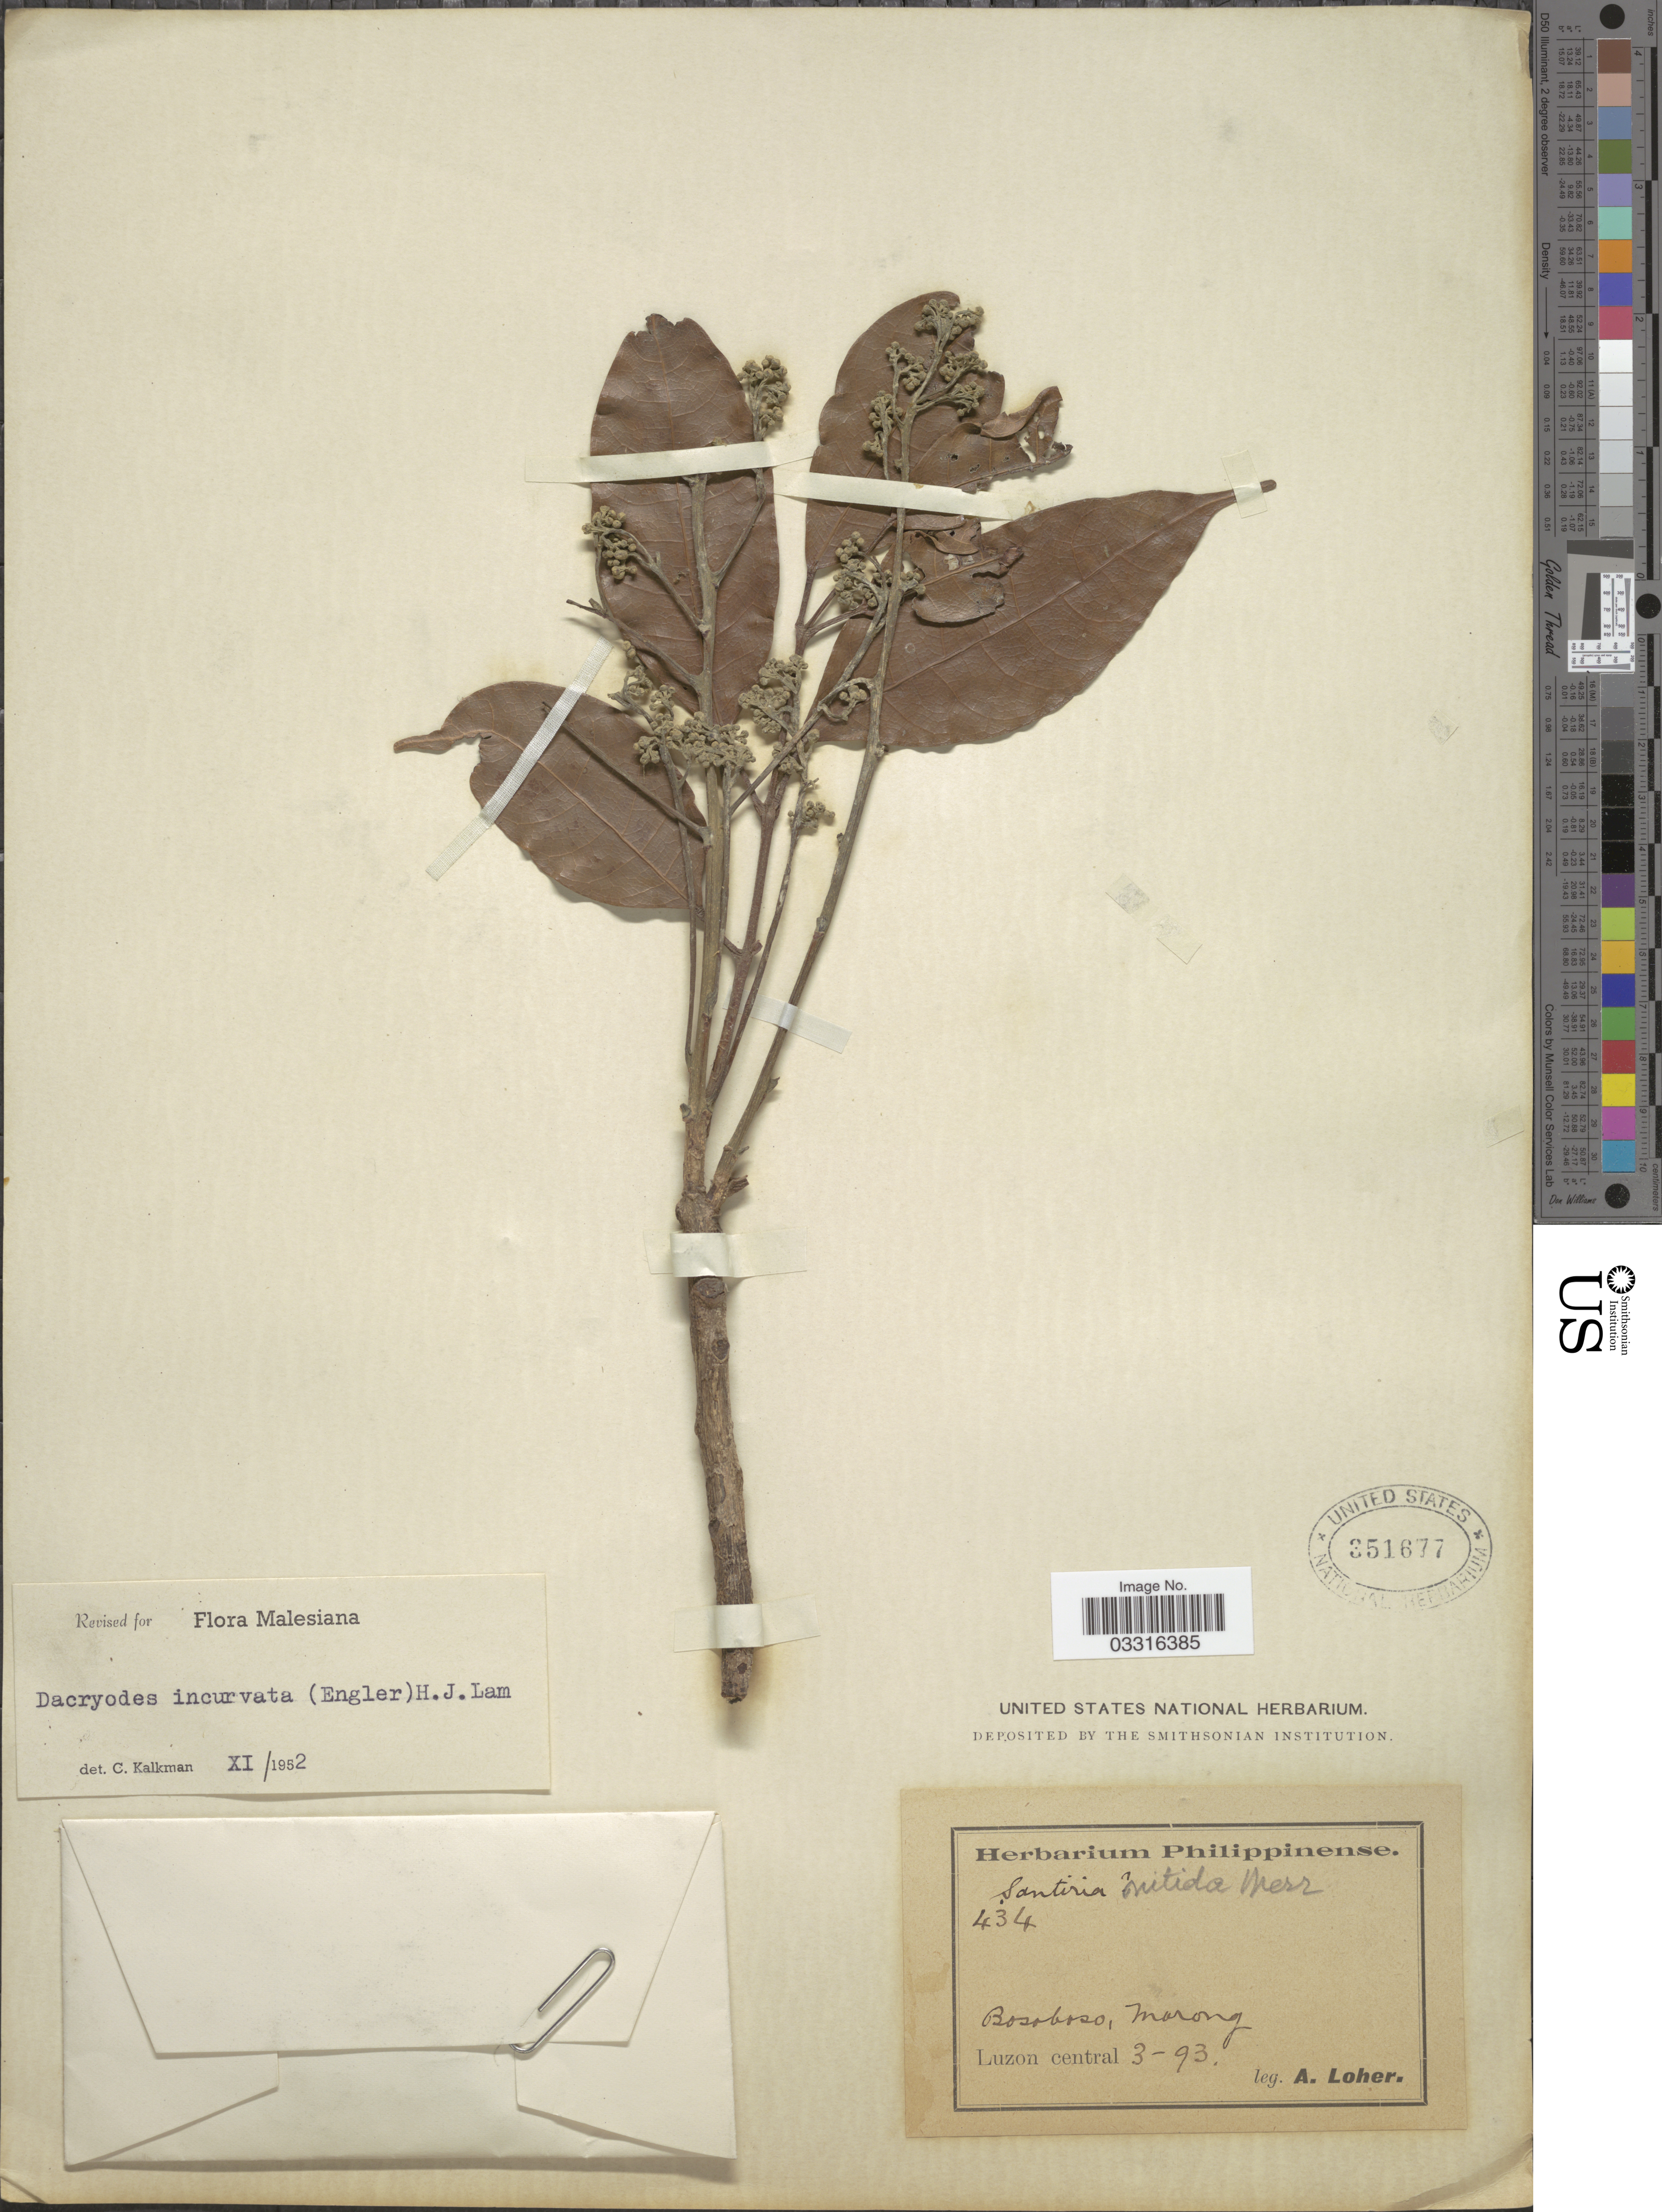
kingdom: Plantae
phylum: Tracheophyta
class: Magnoliopsida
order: Sapindales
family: Burseraceae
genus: Dacryodes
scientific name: Dacryodes incurvata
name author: (Engl.) H.J. Lam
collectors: A. Loher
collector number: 424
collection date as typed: Transcribed d/m/y: /3/93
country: Philippines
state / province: Central Luzon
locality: Bosoboso, Morong. Luzon central.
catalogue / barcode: US 351677